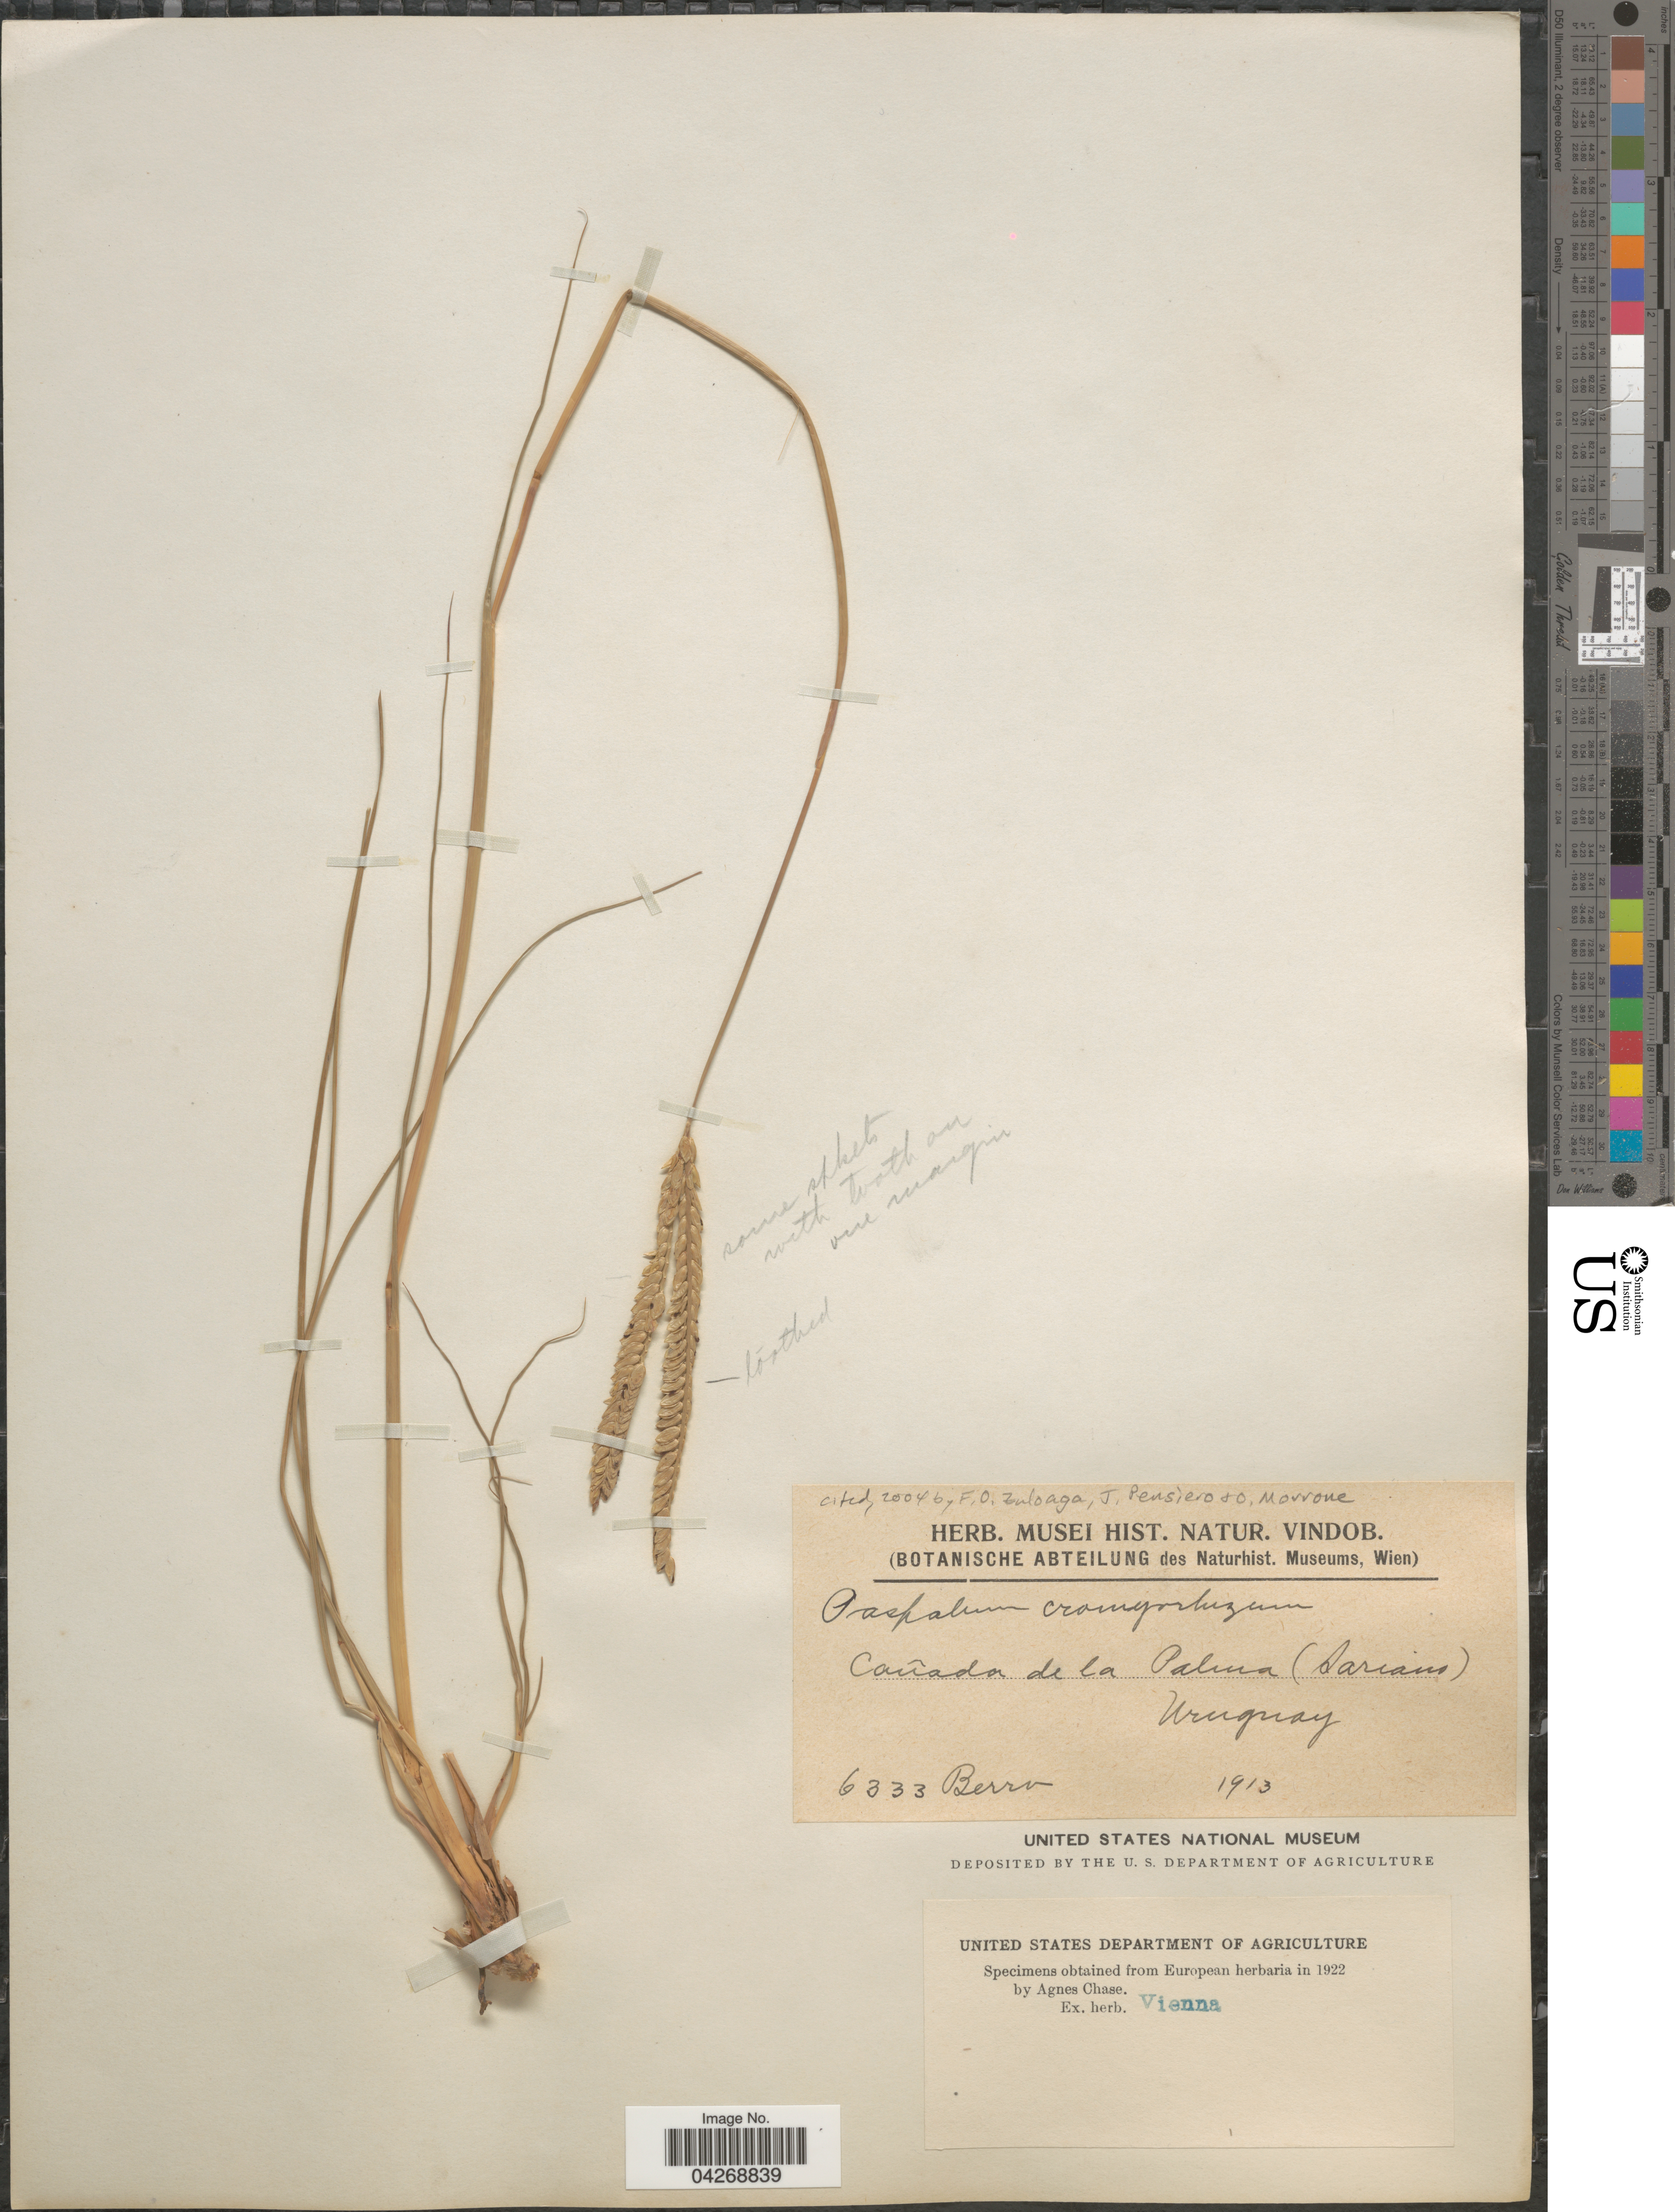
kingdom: Plantae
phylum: Tracheophyta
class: Liliopsida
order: Poales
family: Poaceae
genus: Paspalum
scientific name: Paspalum cromyorhizon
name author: Trin. ex Döll in Mart.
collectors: Berro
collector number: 6333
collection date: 1913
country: Uruguay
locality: Cañada de la Palma (Sariam).